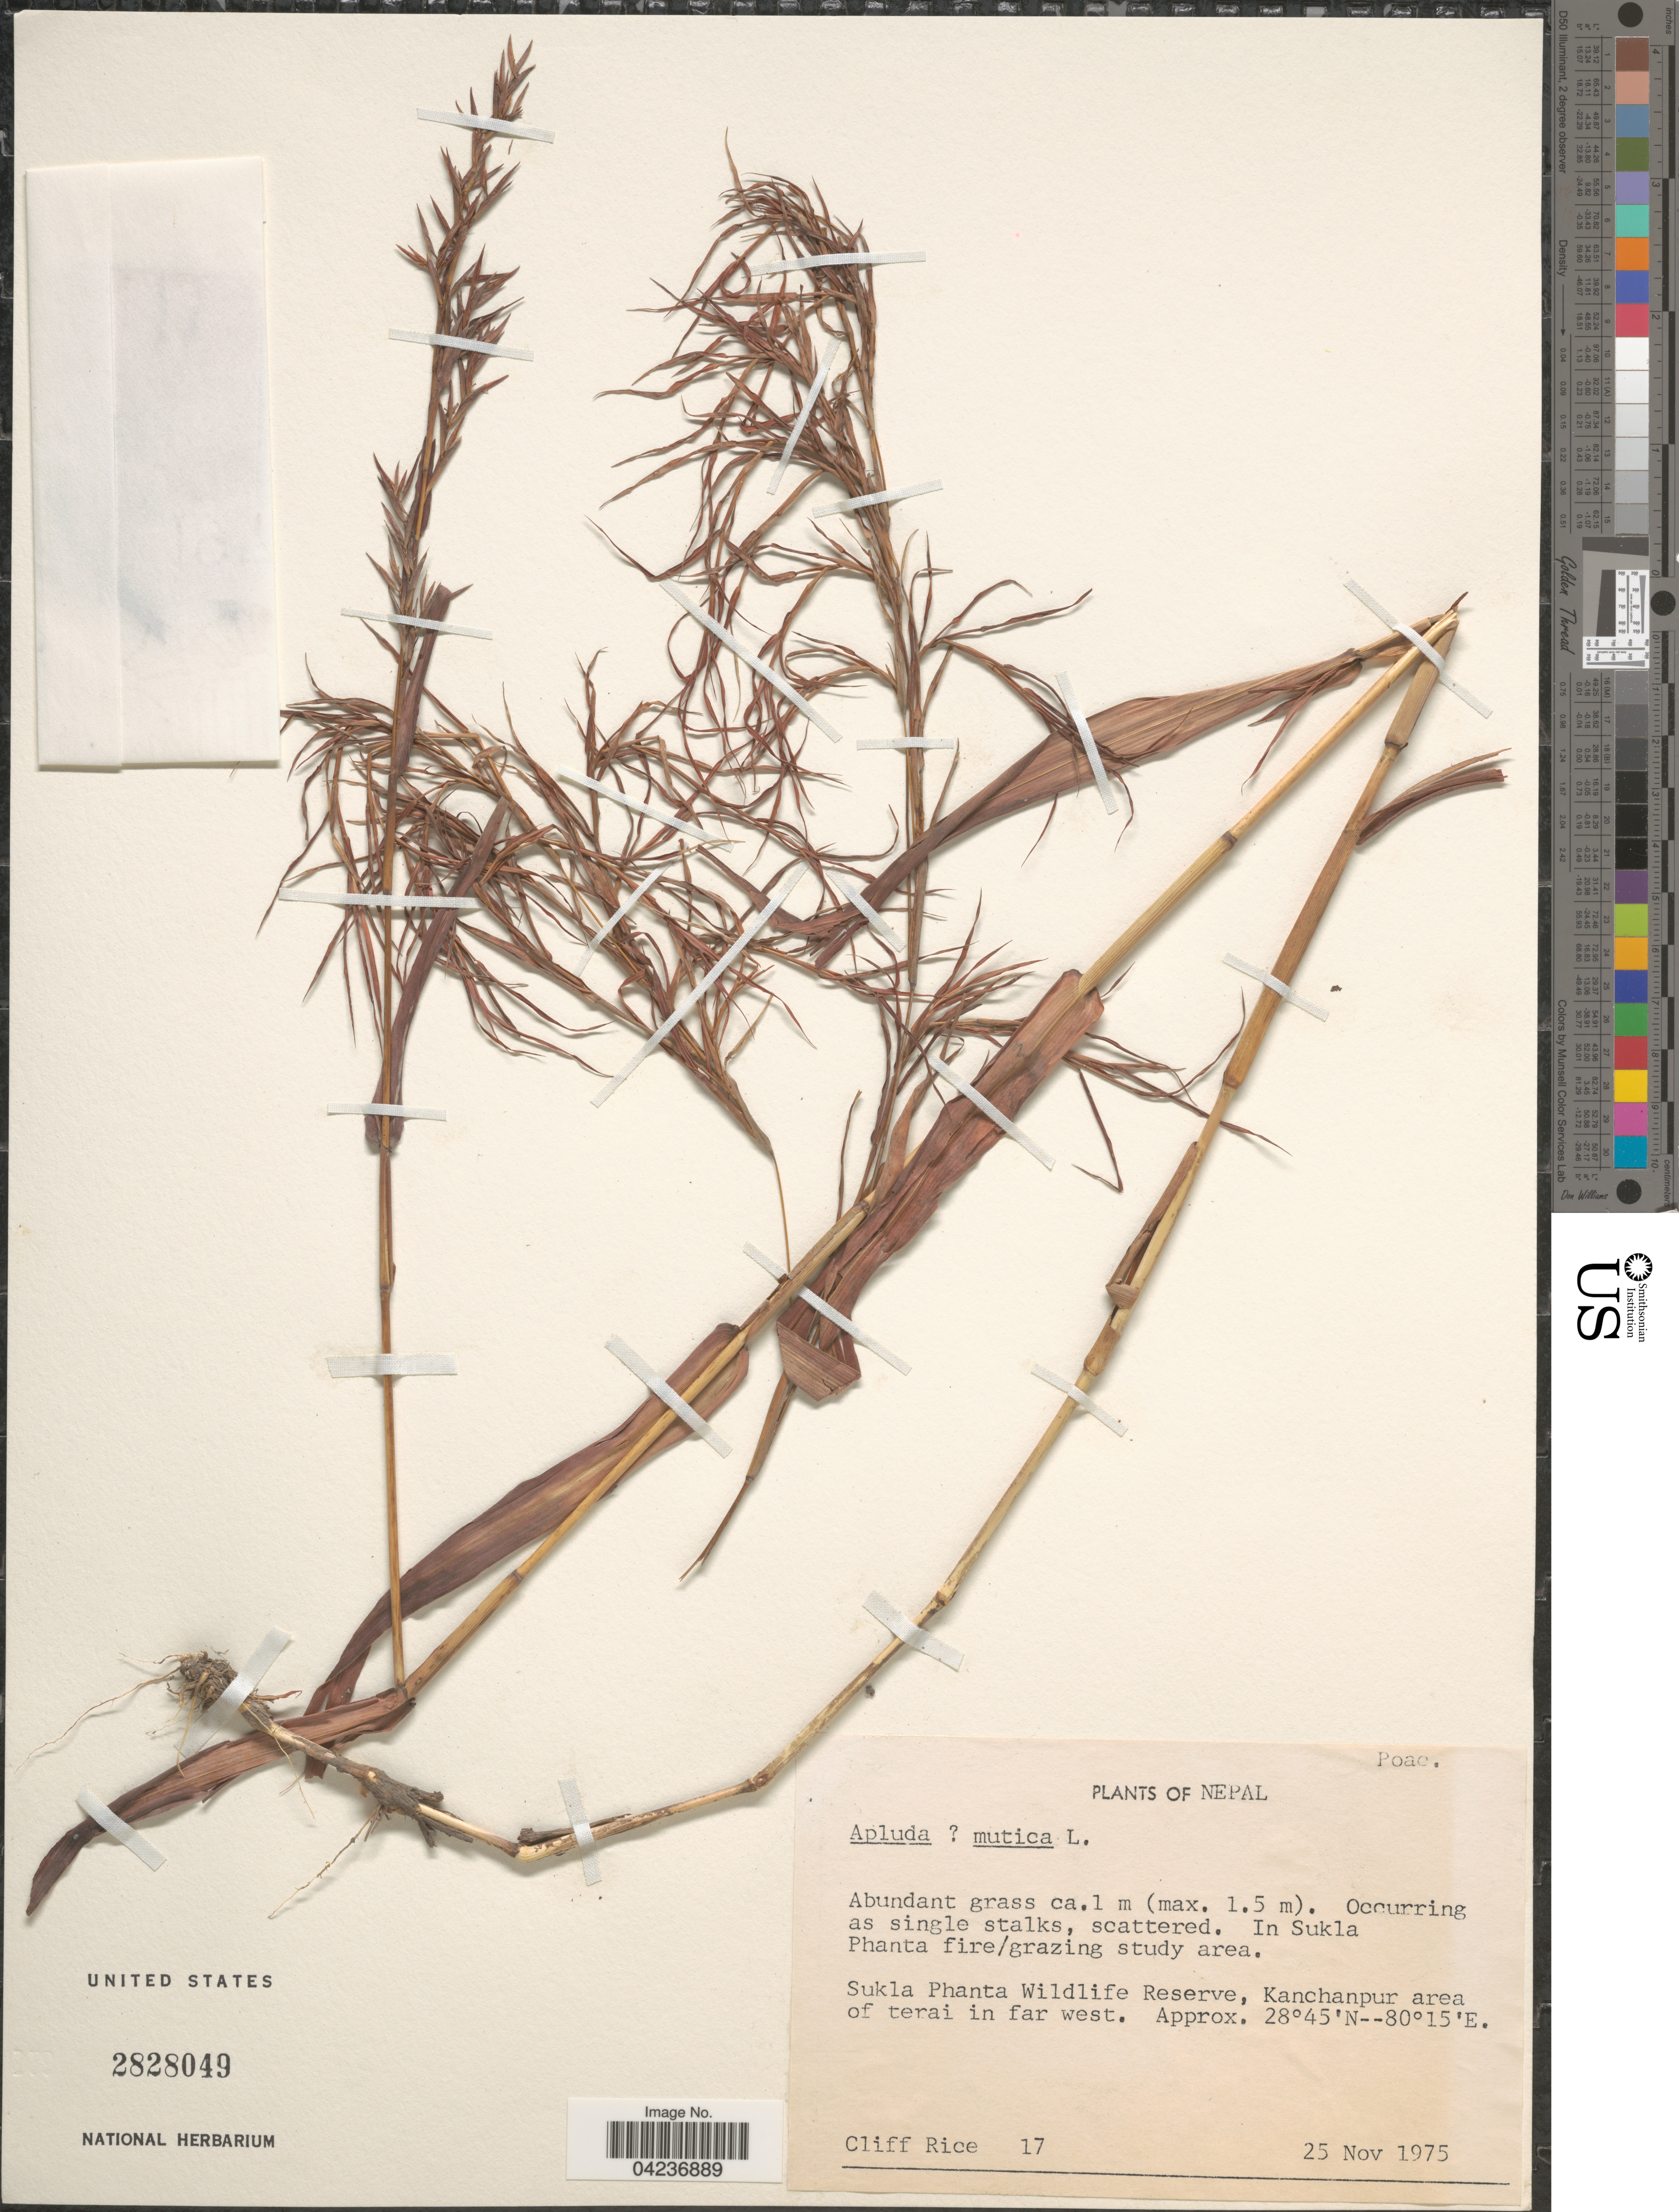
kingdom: Plantae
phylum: Tracheophyta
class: Liliopsida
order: Poales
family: Poaceae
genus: Apluda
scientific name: Apluda mutica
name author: L.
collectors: C. Rice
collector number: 17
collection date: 1975-11-25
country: Nepal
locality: Sukla Phanta Wildlife Reserve, Kanchanpur area of terai in far west.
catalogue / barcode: US 2828049